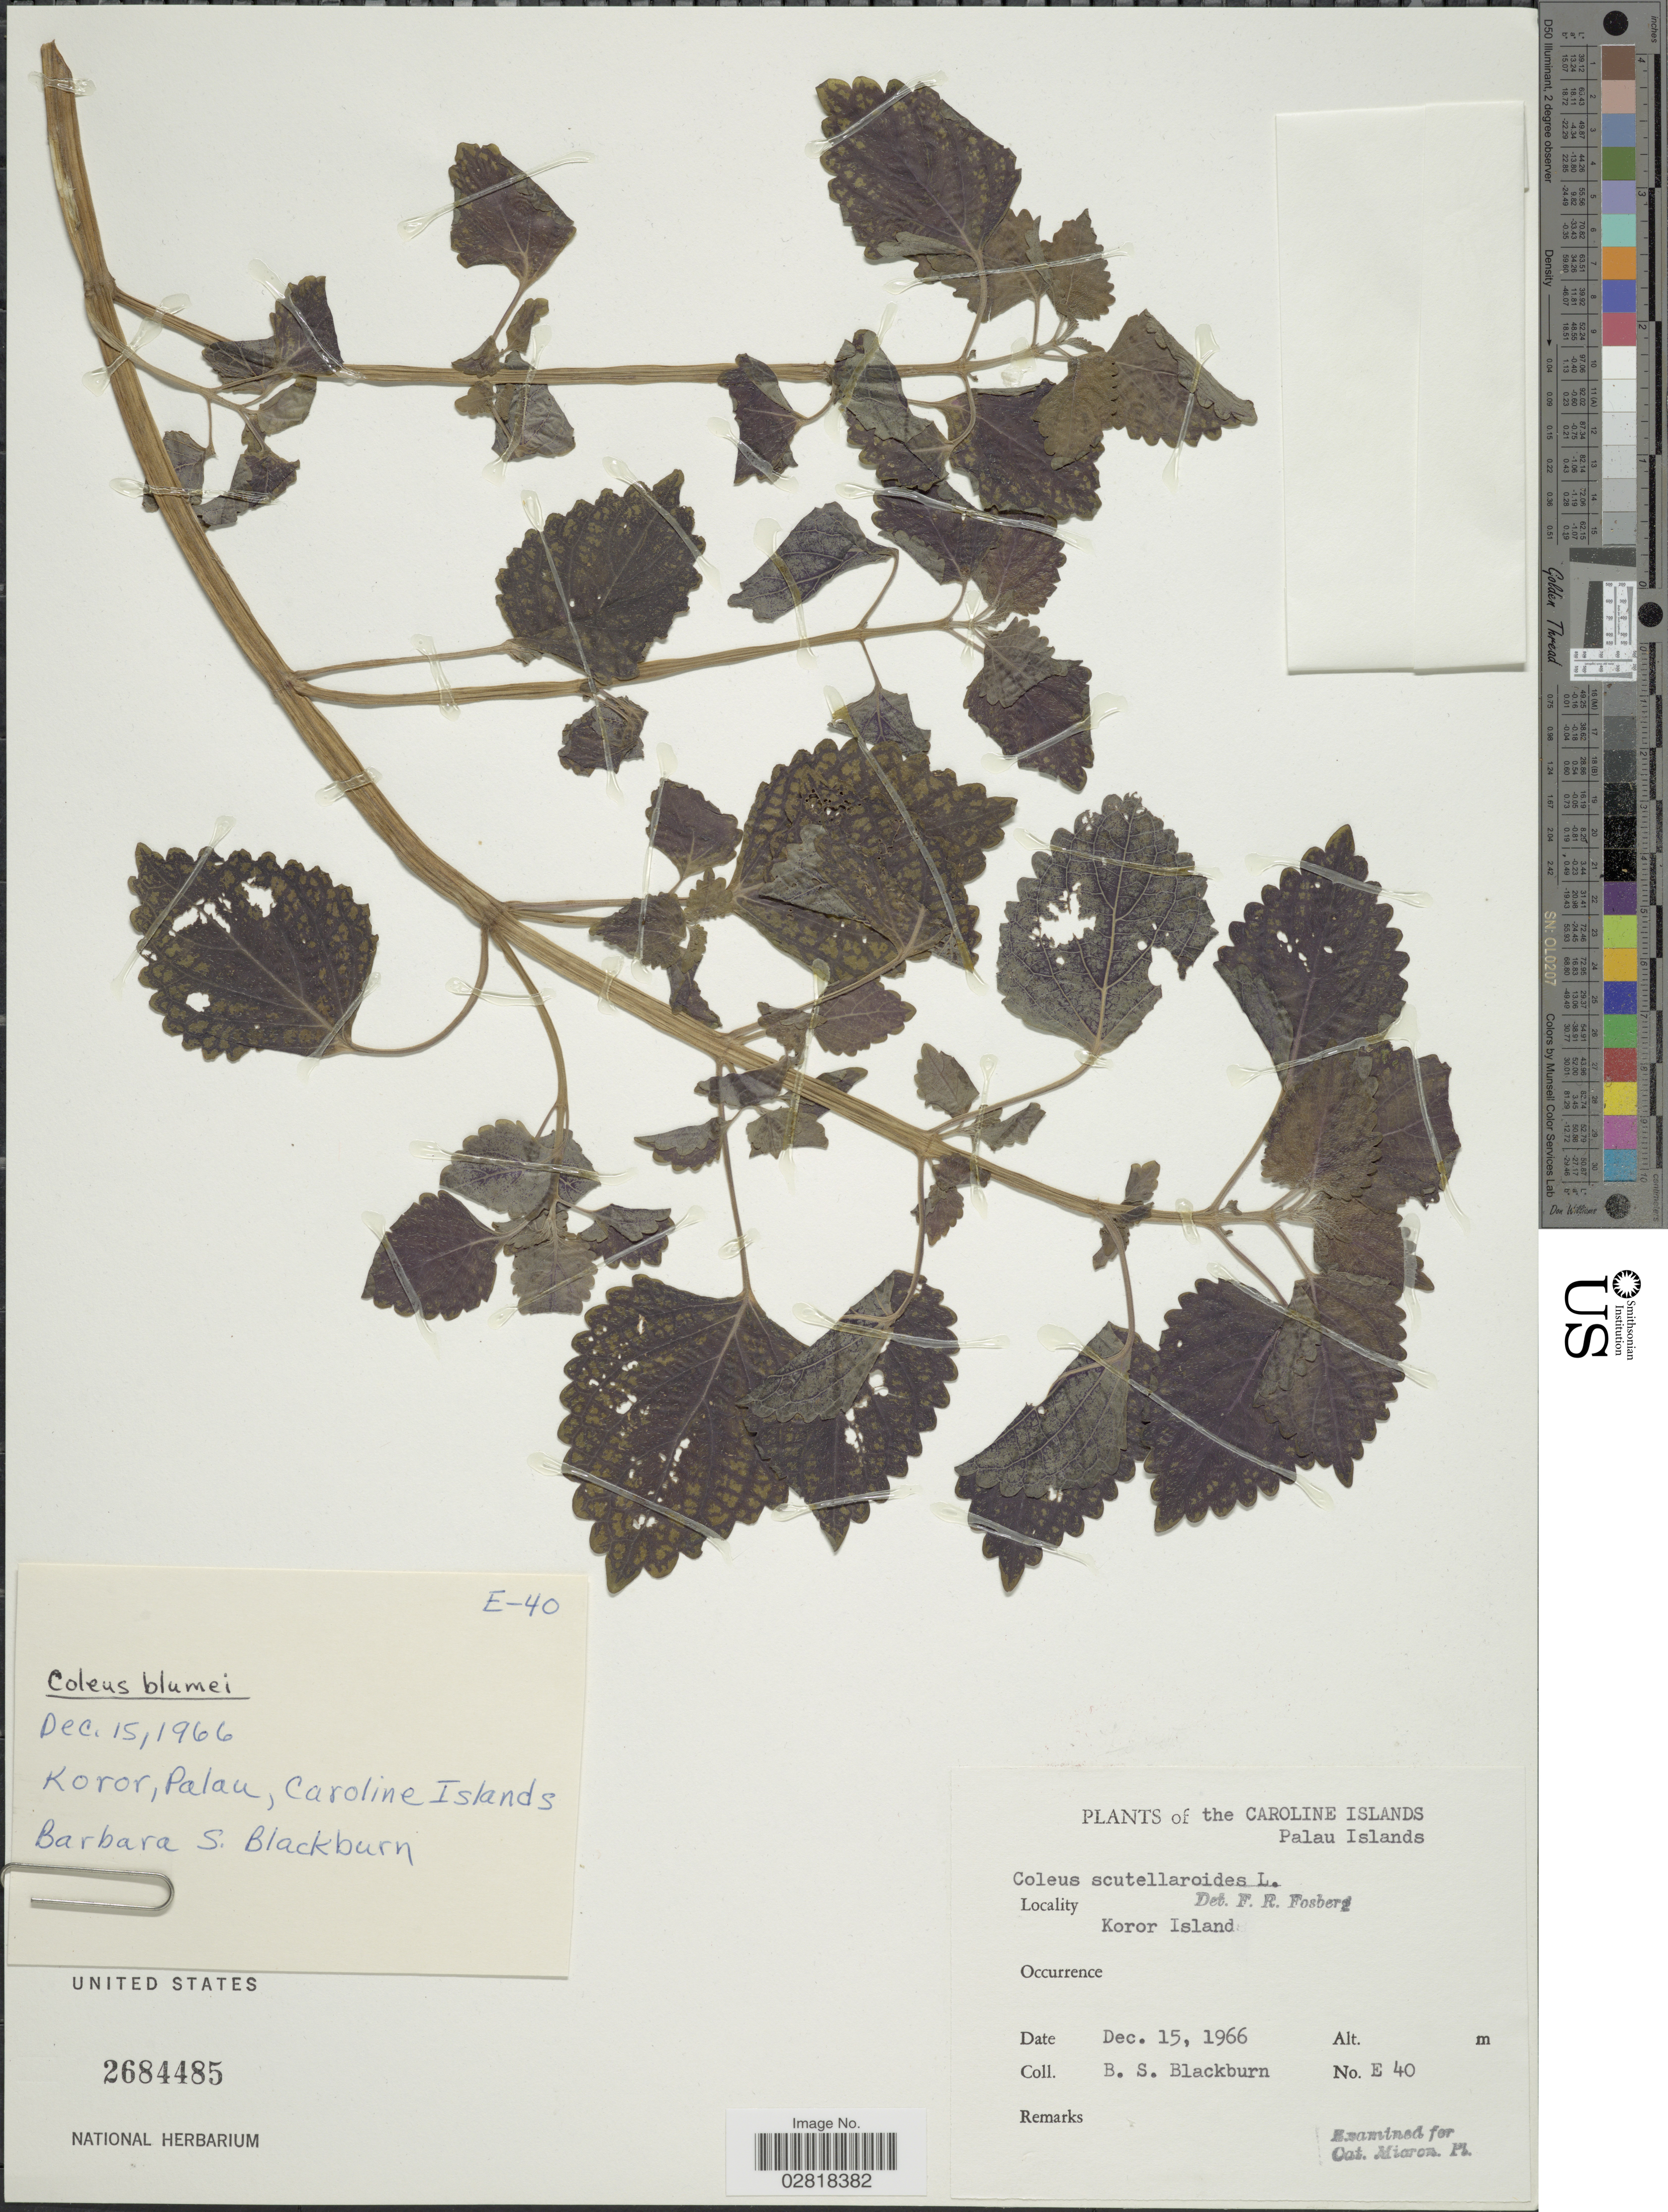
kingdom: Plantae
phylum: Tracheophyta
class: Magnoliopsida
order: Lamiales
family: Lamiaceae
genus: Coleus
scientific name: Coleus scutellarioides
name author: (L.) Benth.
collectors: B. S. Blackburn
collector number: E40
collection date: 1966-12-15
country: Palau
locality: Caroline Islands. Palau Islands. Koror Island.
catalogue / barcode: US 2684485